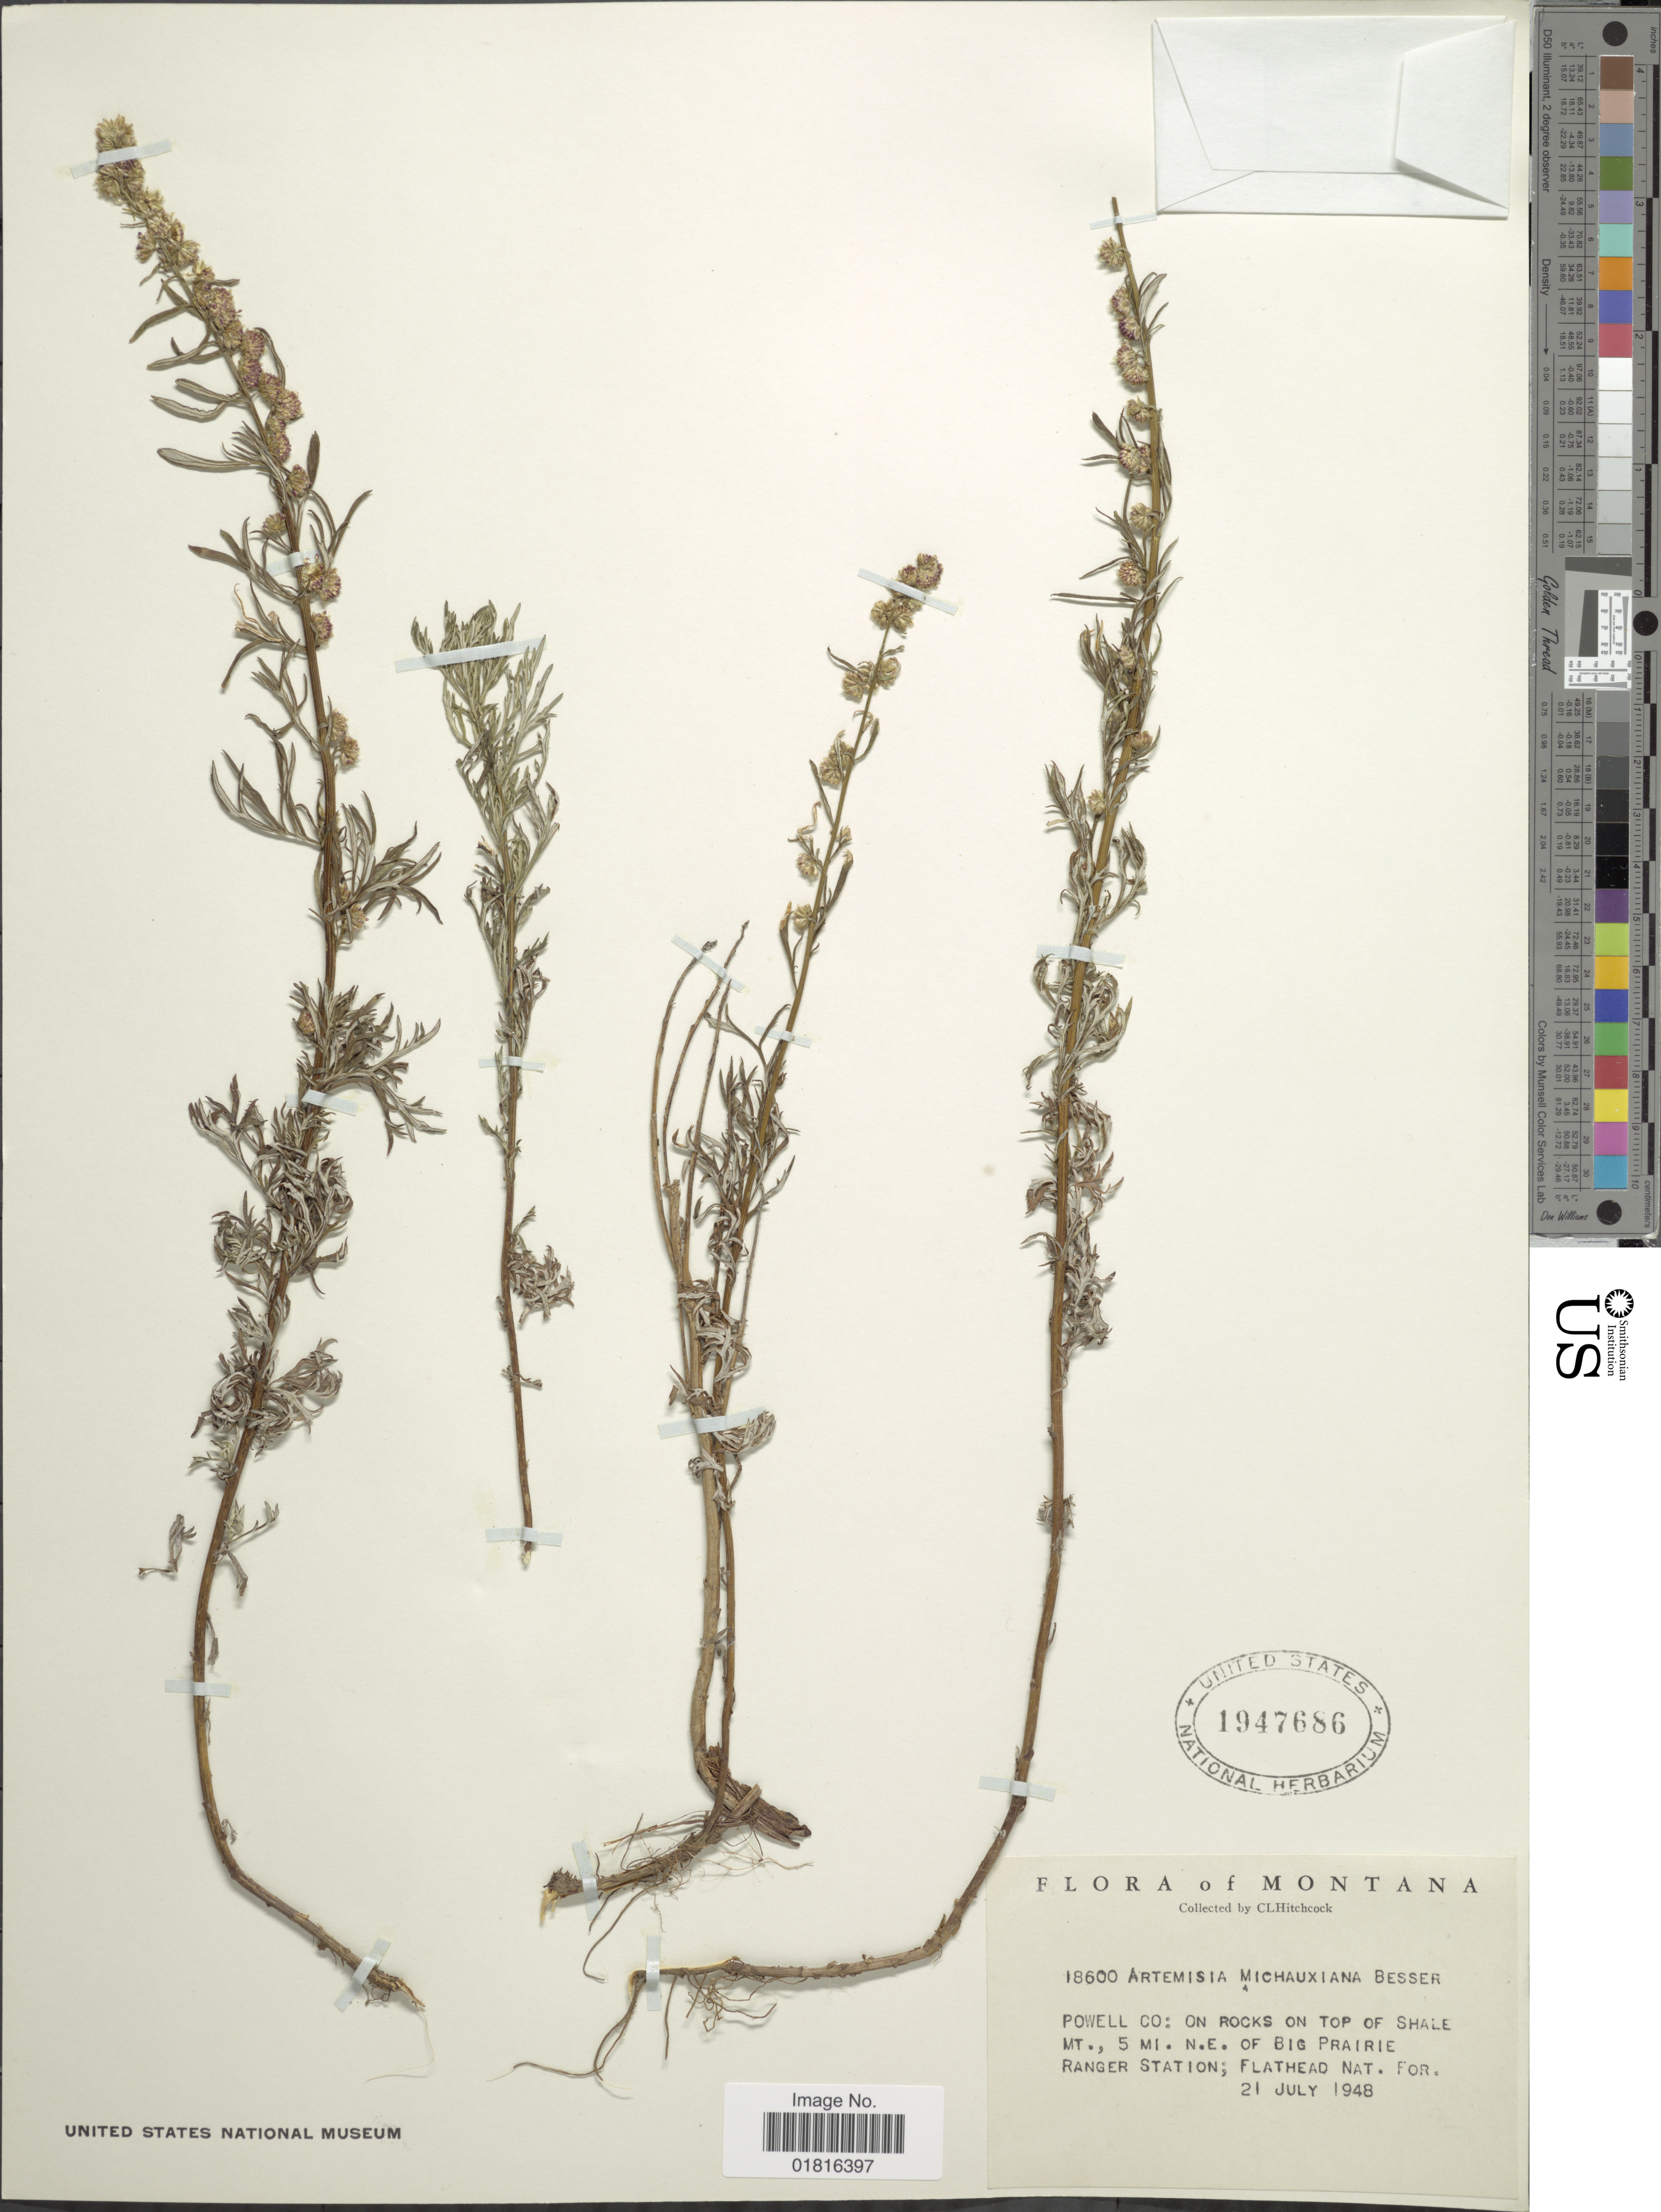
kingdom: Plantae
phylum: Tracheophyta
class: Magnoliopsida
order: Asterales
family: Asteraceae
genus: Artemisia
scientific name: Artemisia michauxiana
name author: Besser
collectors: C. L. Hitchcock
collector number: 18600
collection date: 1948-07-21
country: United States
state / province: Montana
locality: Powell Co: On rocks on top of Shale Mt., 5 mi N.E. of Big Prairie Ranger Station; Flathead Nat For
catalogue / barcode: US 1947686